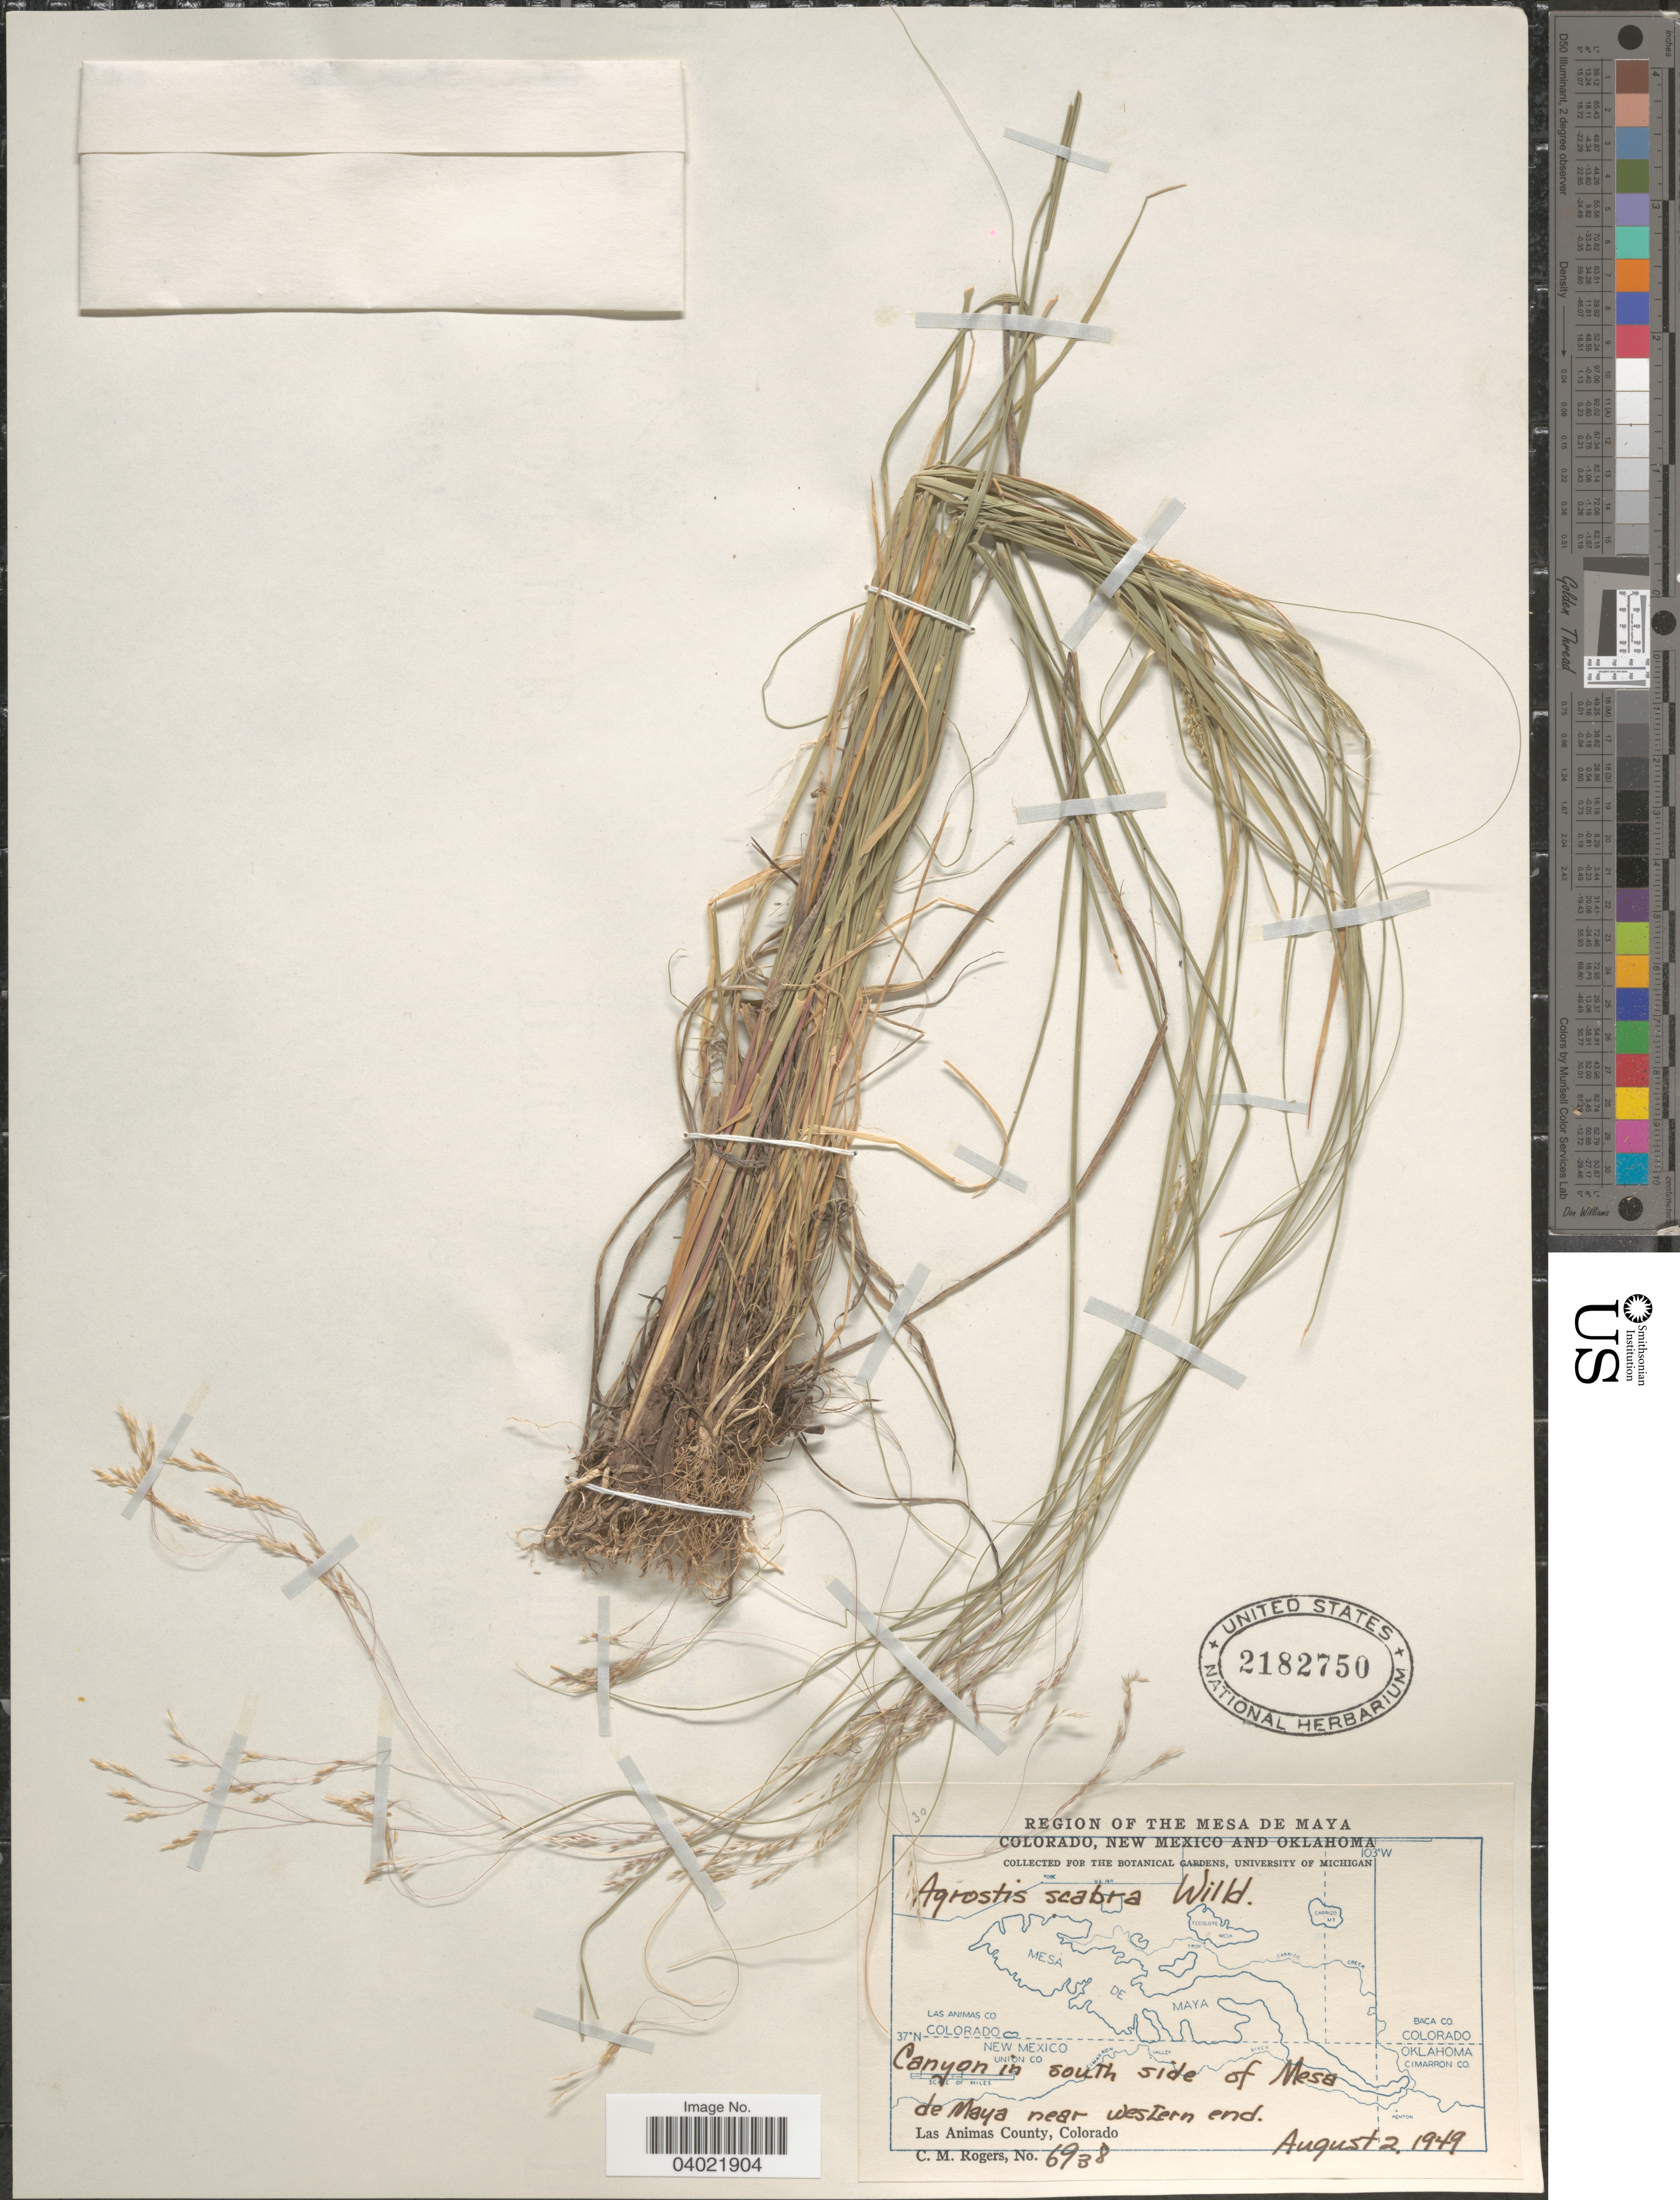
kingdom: Plantae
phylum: Tracheophyta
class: Liliopsida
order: Poales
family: Poaceae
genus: Agrostis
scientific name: Agrostis scabra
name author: Willd.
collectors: C. M. Rogers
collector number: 6938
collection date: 1949-08-02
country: United States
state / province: Colorado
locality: Region of the Mesa de Maya. Canyon in south side of Mesa de Maya near western end. Las Animas County.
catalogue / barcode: US 2182750